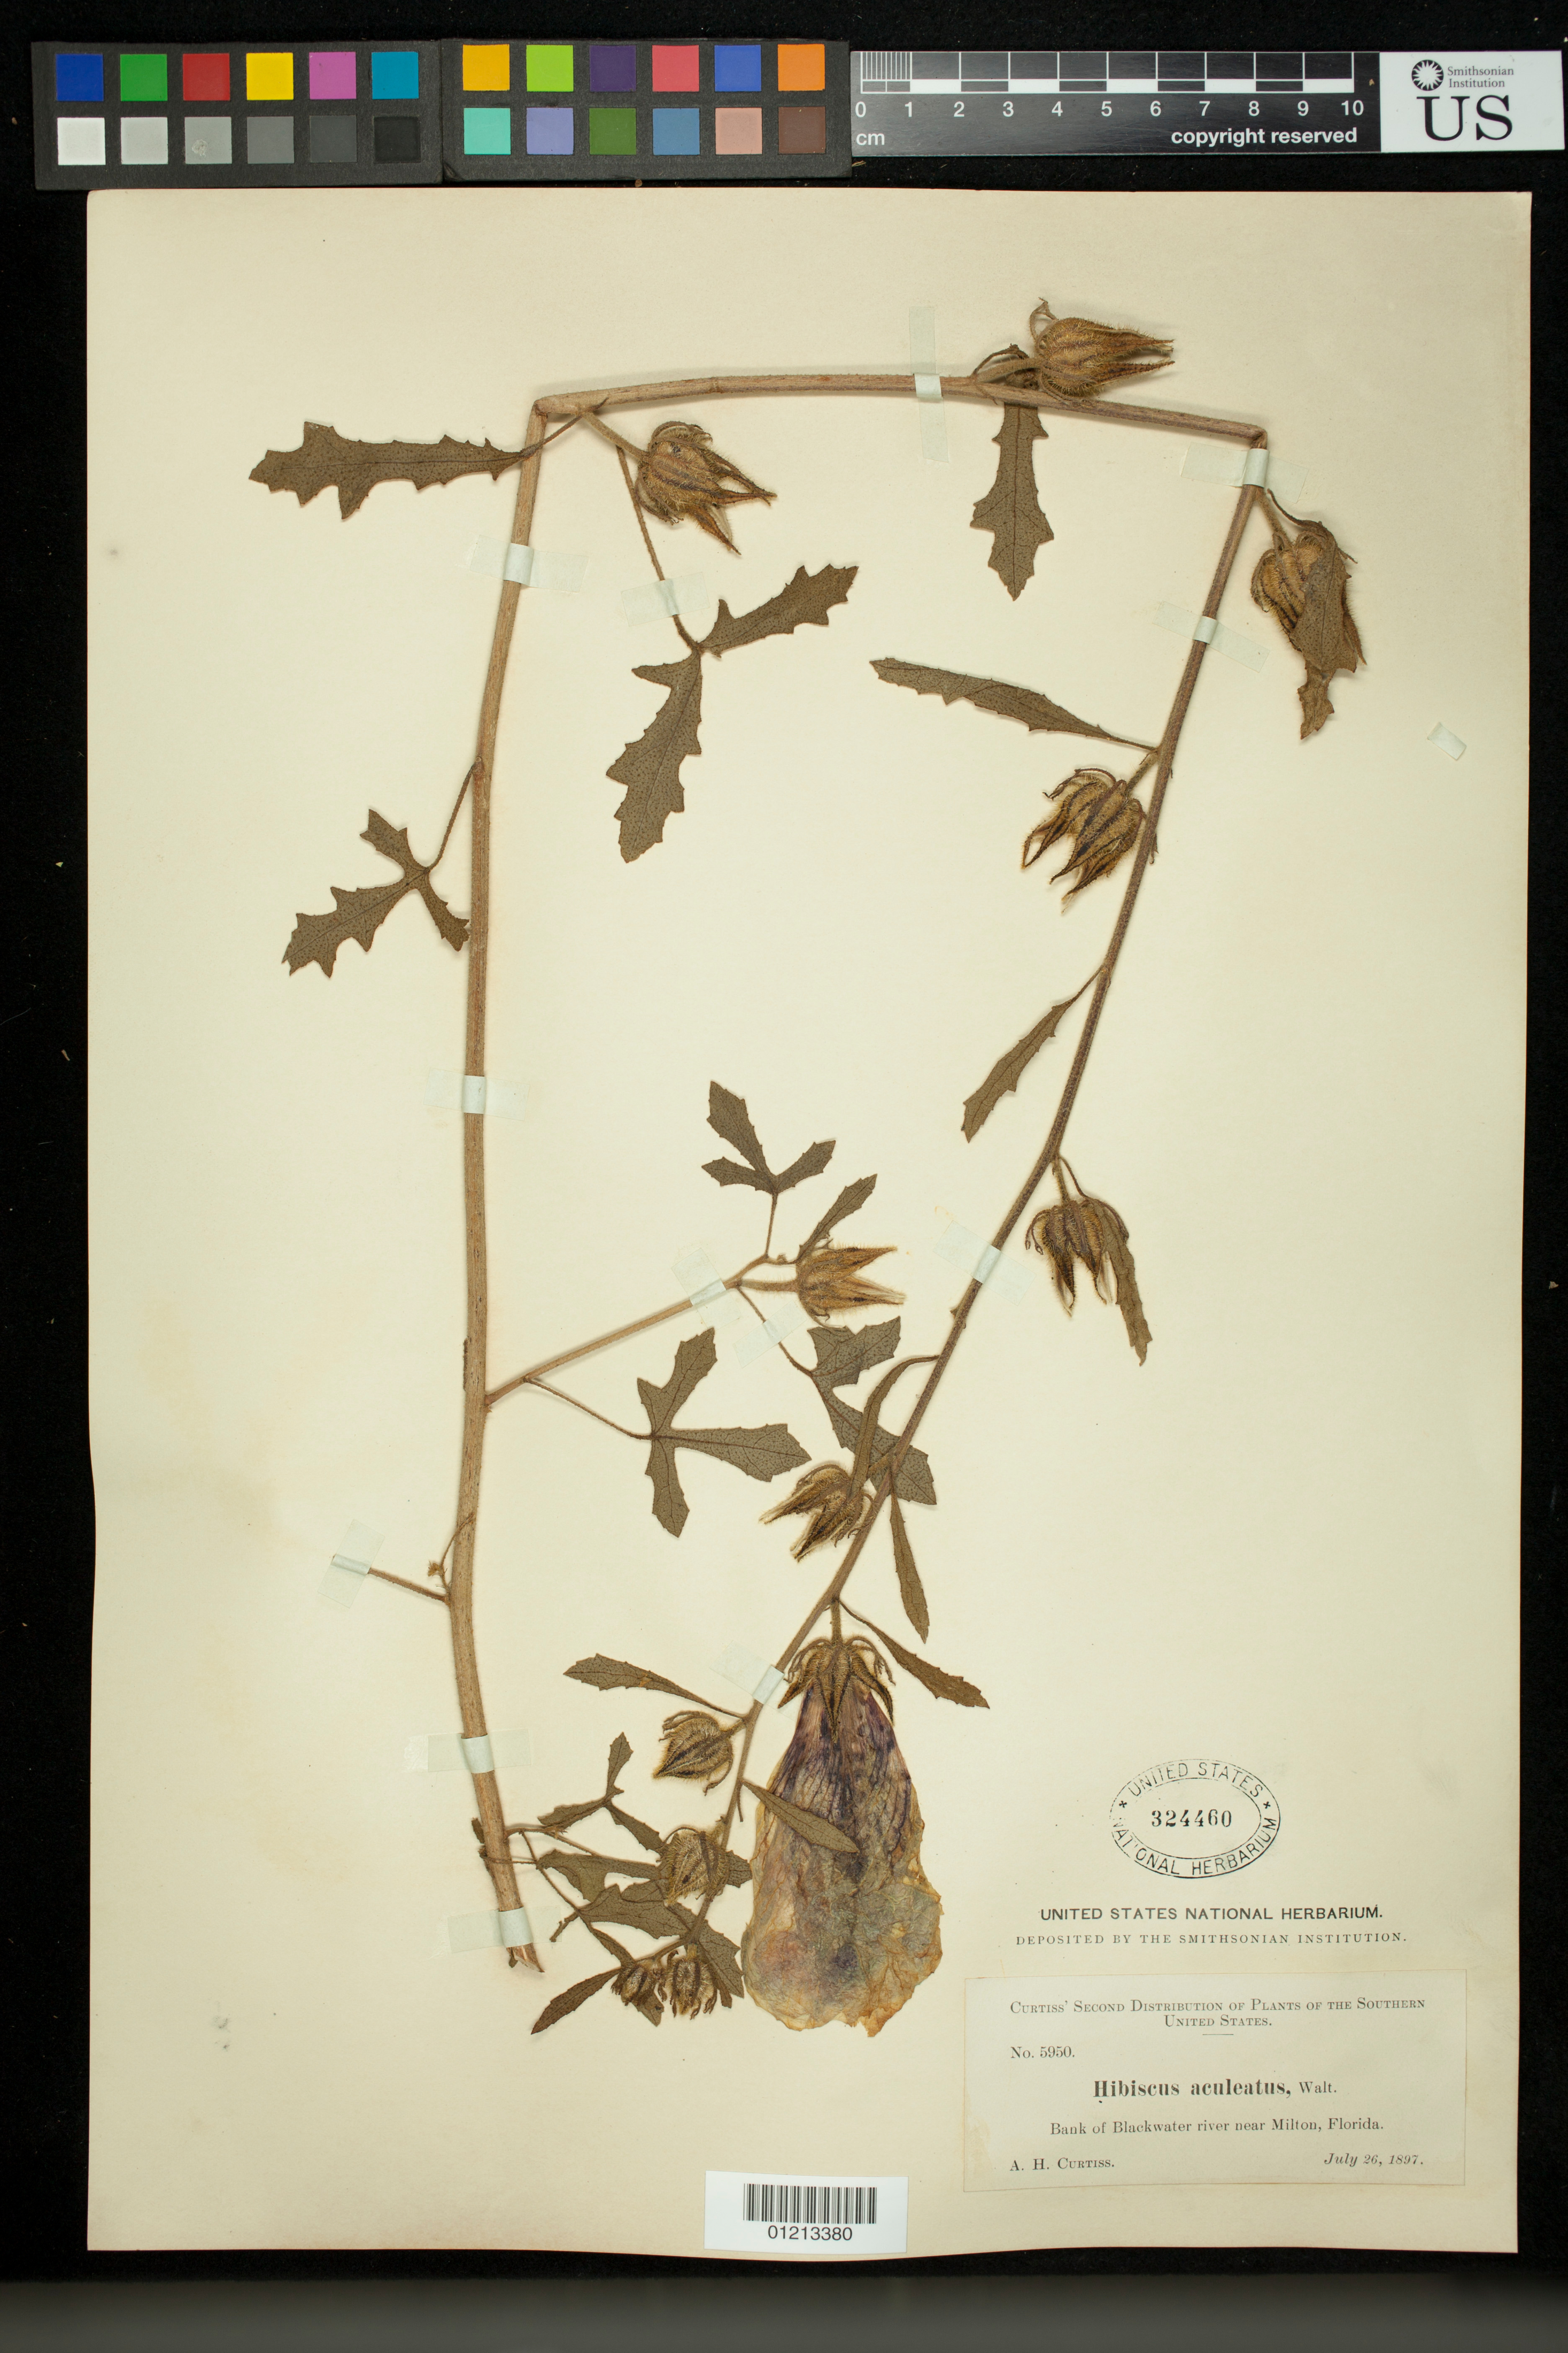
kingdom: Plantae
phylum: Tracheophyta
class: Magnoliopsida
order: Malvales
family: Malvaceae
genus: Sabdariffa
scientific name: Sabdariffa aculeata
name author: (Walter) M.M. Hanes & R.L. Barrett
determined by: Dorr, Laurence J., Curator (BOT), Smithsonian Institution - National Museum of Natural History (UNITED STATES)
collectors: A. H. Curtiss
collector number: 5950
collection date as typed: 26 Jul 1897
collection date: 1897-07-26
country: United States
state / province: Florida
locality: Bank of Blackwater river near Milton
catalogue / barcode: US 324460